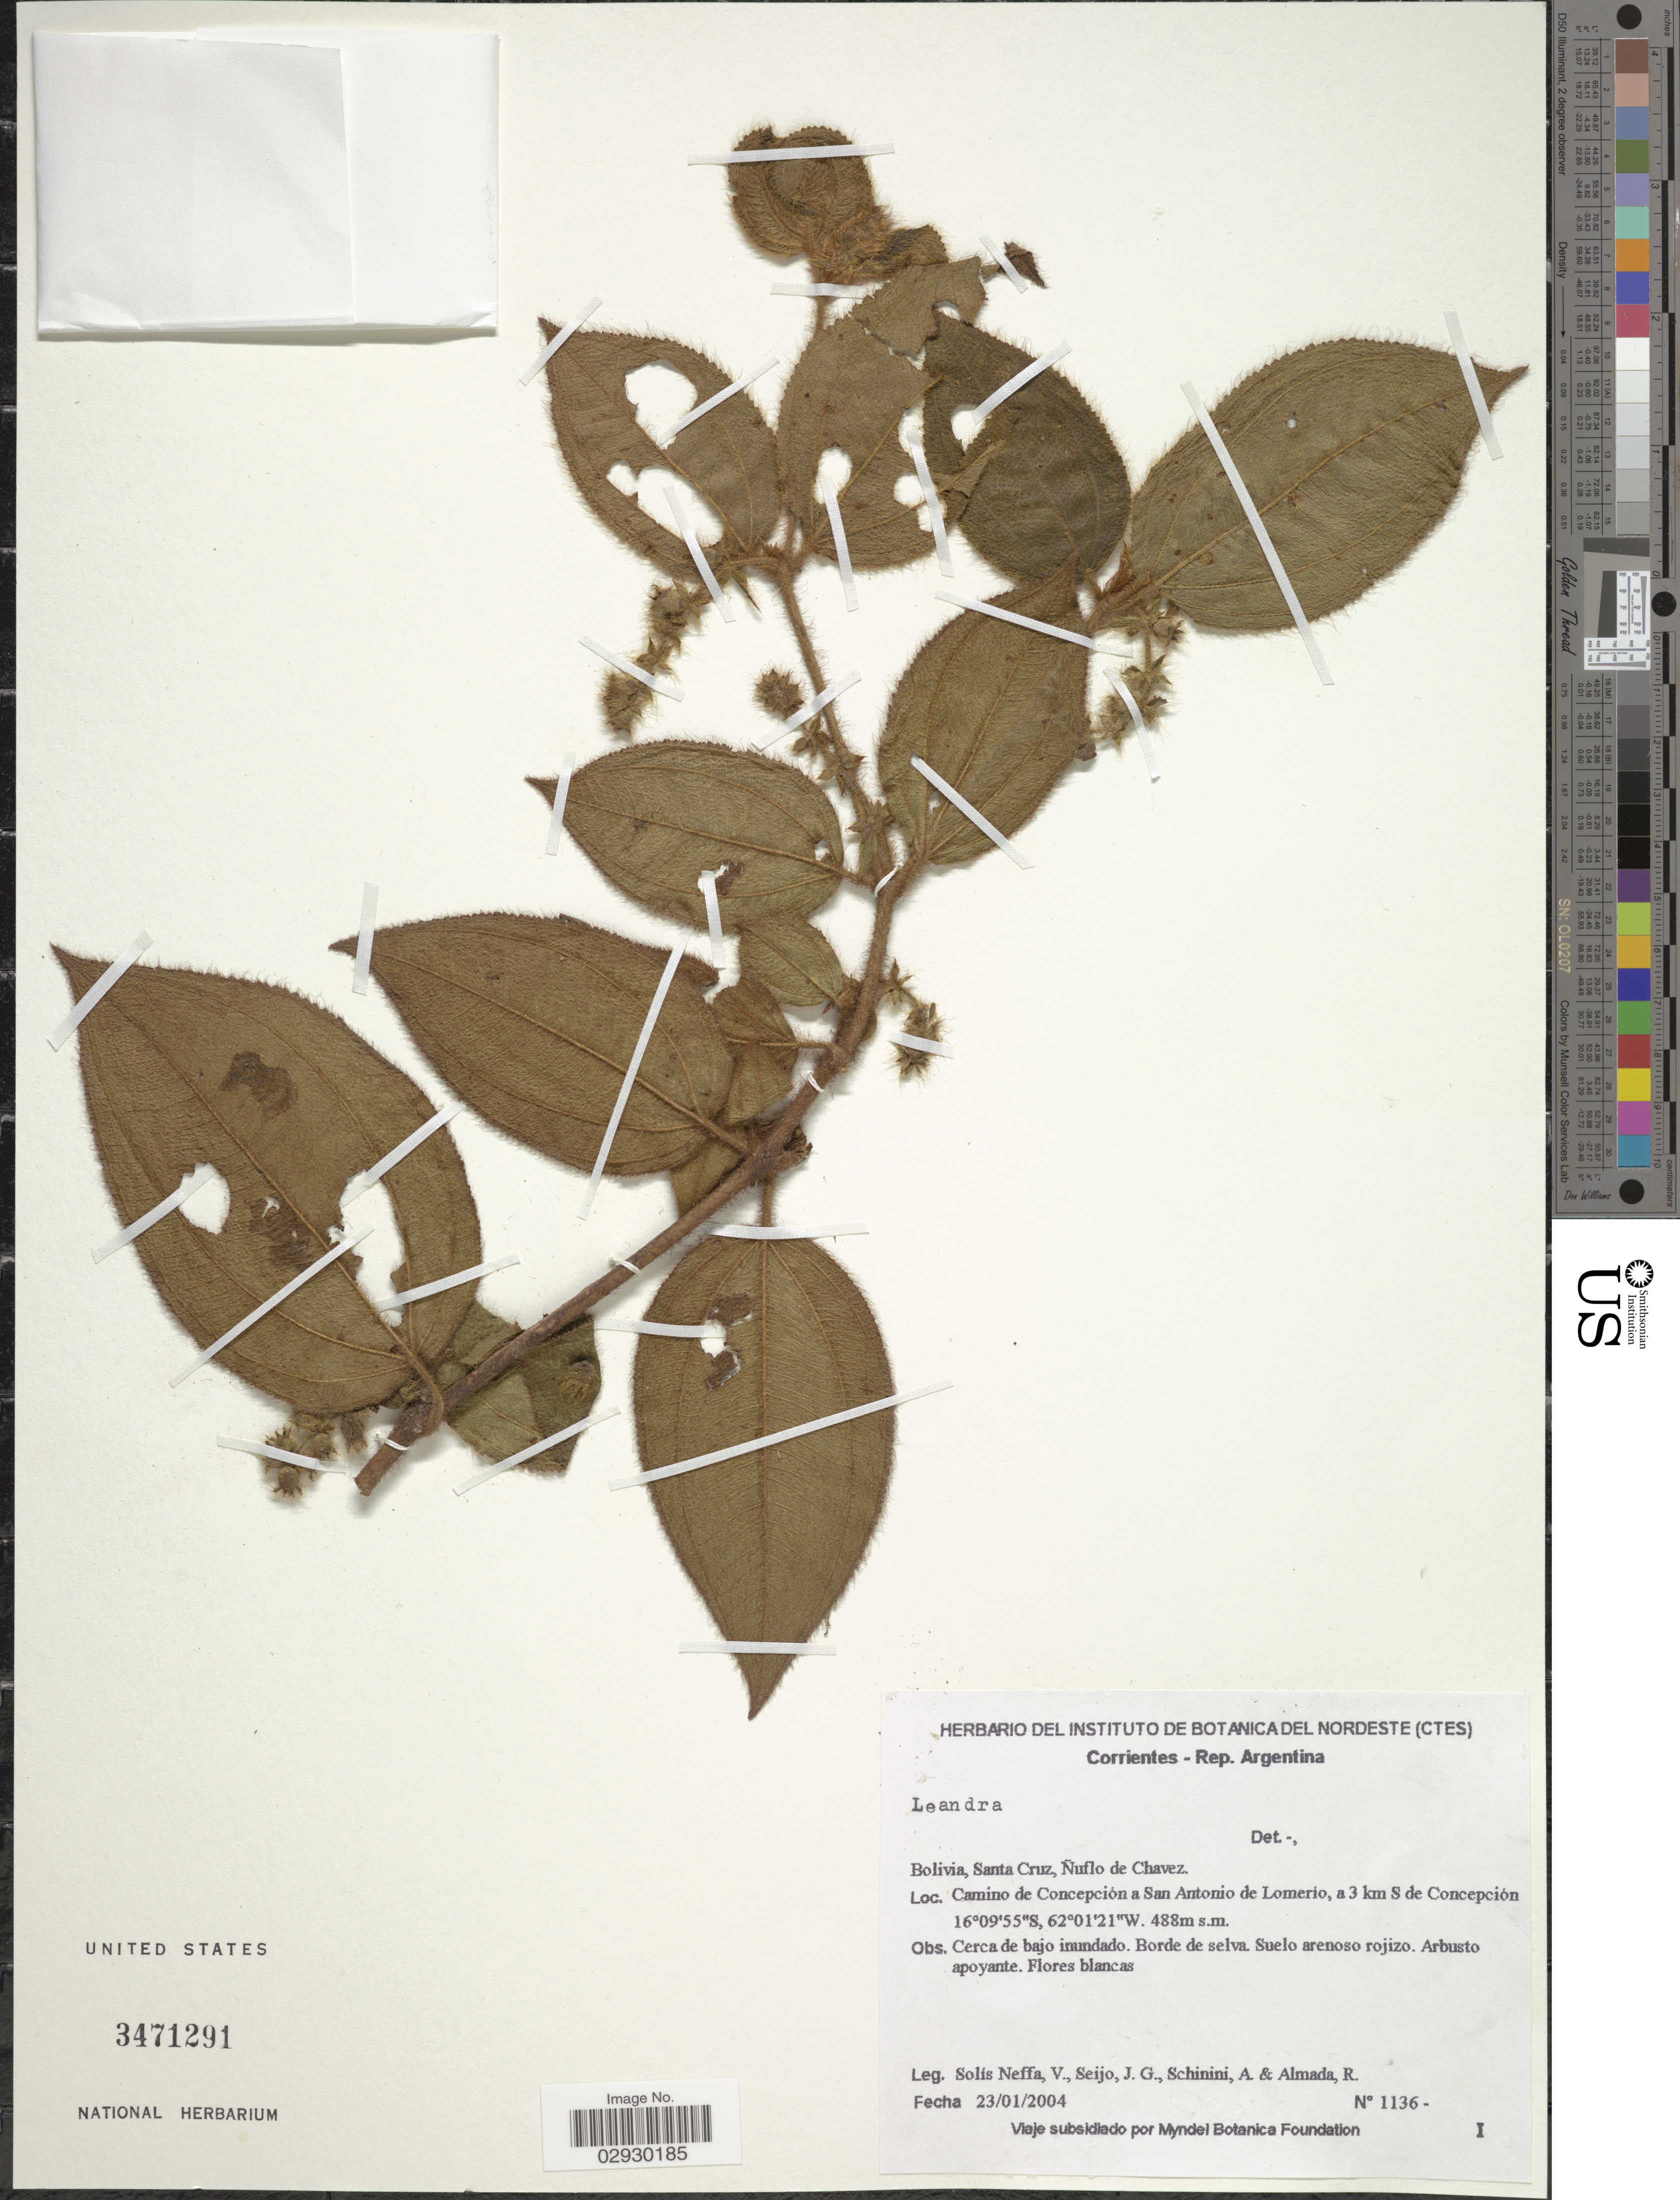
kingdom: Plantae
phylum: Tracheophyta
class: Magnoliopsida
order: Myrtales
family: Melastomataceae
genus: Leandra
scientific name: Leandra sp.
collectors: V. Solis Neffa, J. Seijo, A. Schinini & R. Almada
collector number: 1136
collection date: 2004-01-23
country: Bolivia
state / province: Santa Cruz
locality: Ñuflo de Chavez. Camino de Concepción a San Antonio de Lomerio, a 3 km S de Concepción.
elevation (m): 488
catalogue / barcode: US 3471291